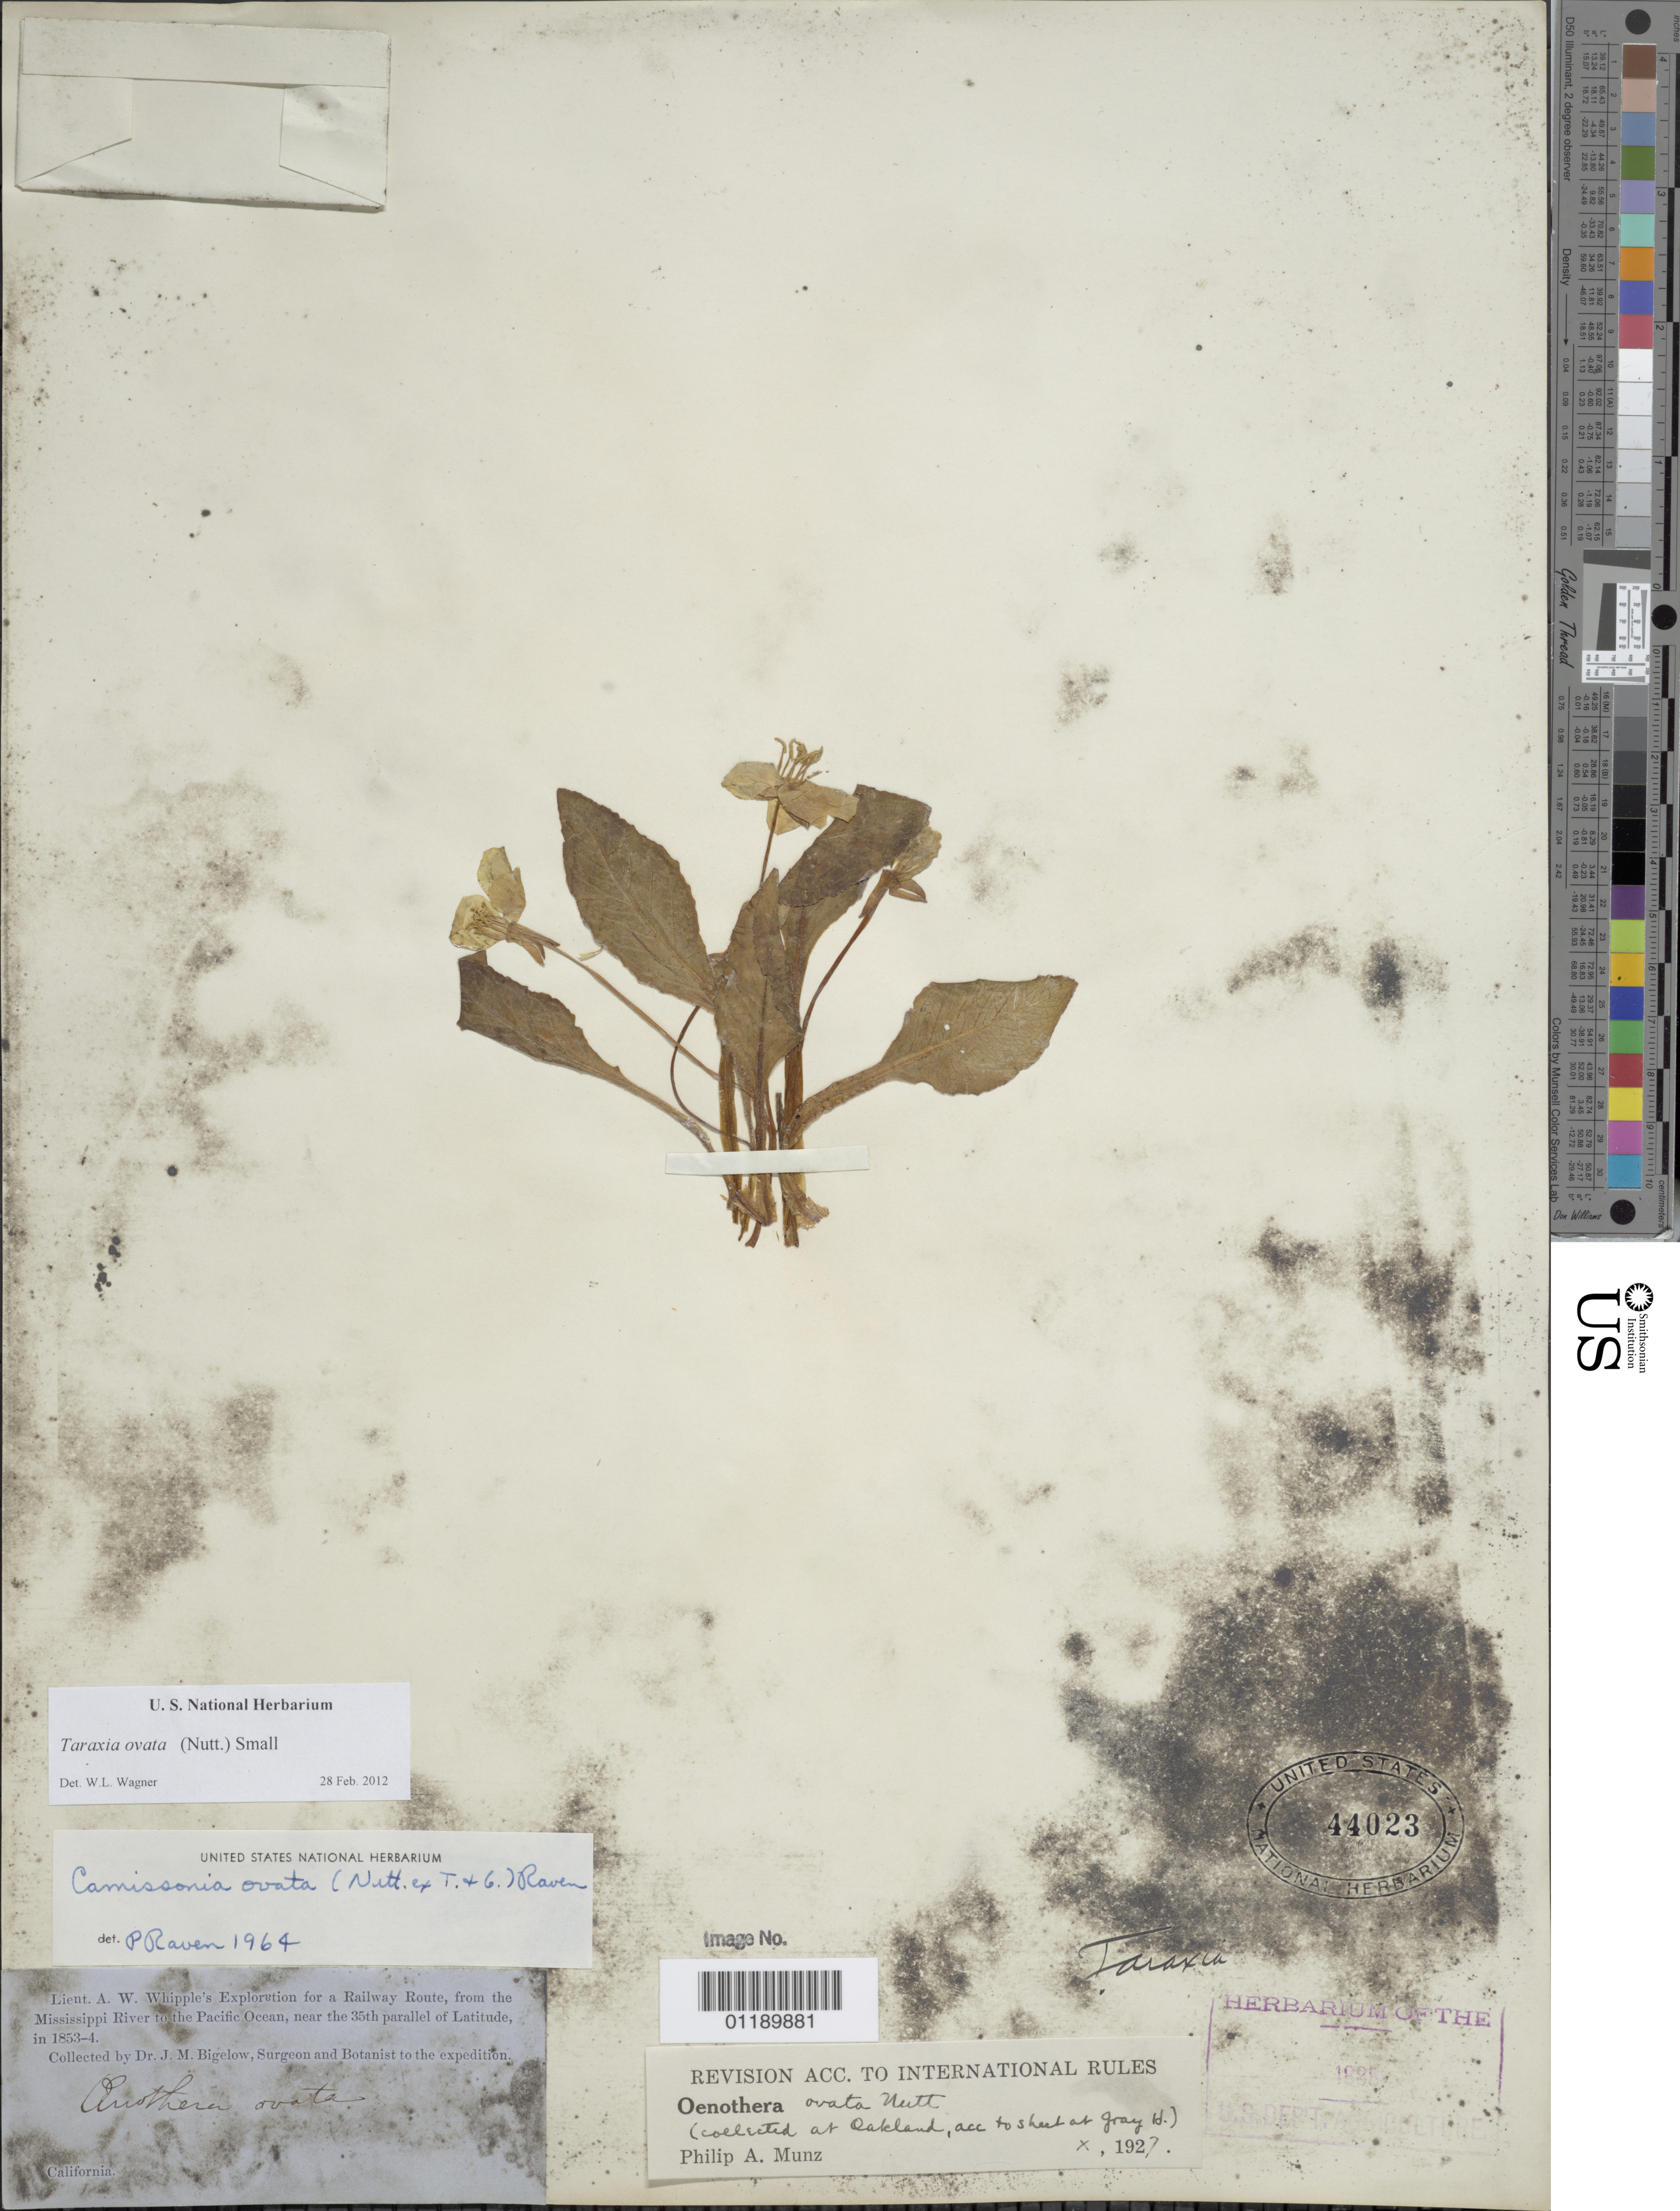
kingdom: Plantae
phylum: Tracheophyta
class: Magnoliopsida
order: Myrtales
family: Onagraceae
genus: Taraxia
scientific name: Taraxia ovata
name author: (Nutt.) Small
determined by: Wagner, W. L., (BOT), Smithsonian Institution - National Museum of Natural History (UNITED STATES)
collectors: J. M. Bigelow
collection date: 1853/1854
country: United States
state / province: California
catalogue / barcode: US 44023